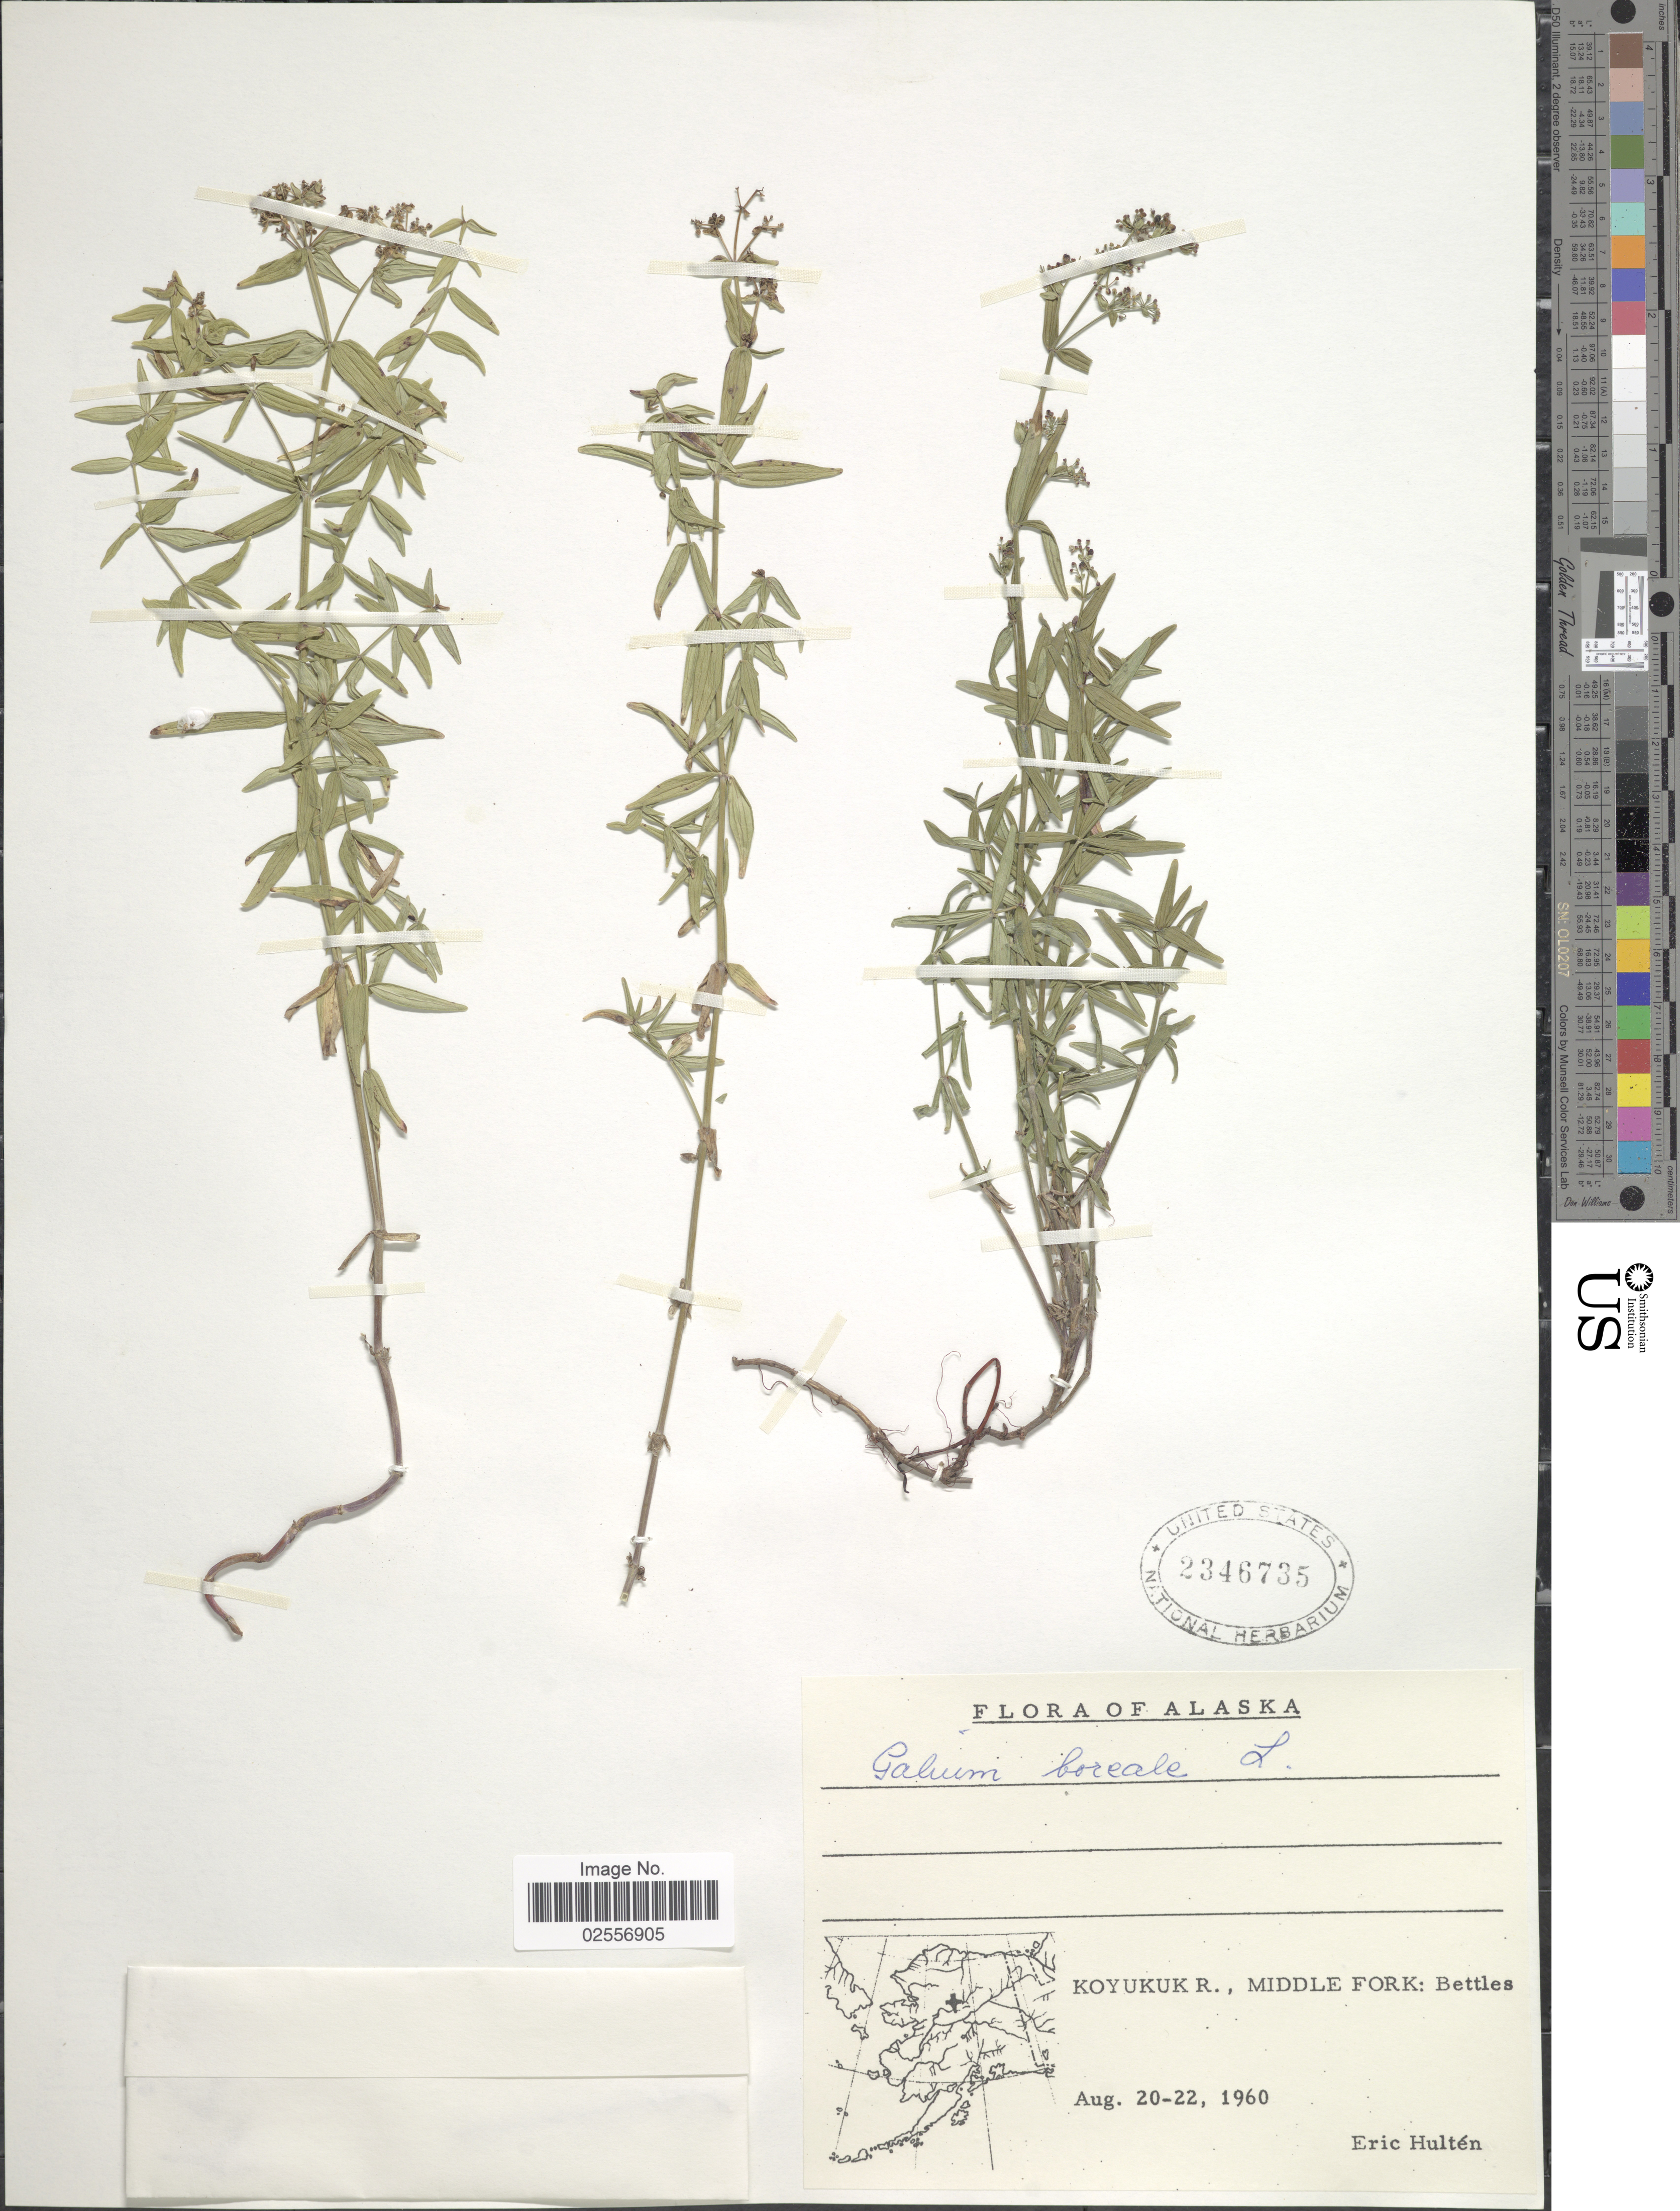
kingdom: Plantae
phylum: Tracheophyta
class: Magnoliopsida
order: Gentianales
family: Rubiaceae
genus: Galium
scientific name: Galium boreale L.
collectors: E. G. Hultén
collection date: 1960-08-20/1960-08-22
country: United States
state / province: Alaska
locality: Koyukuk R., Middle Fork, Bettles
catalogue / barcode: US 2346735